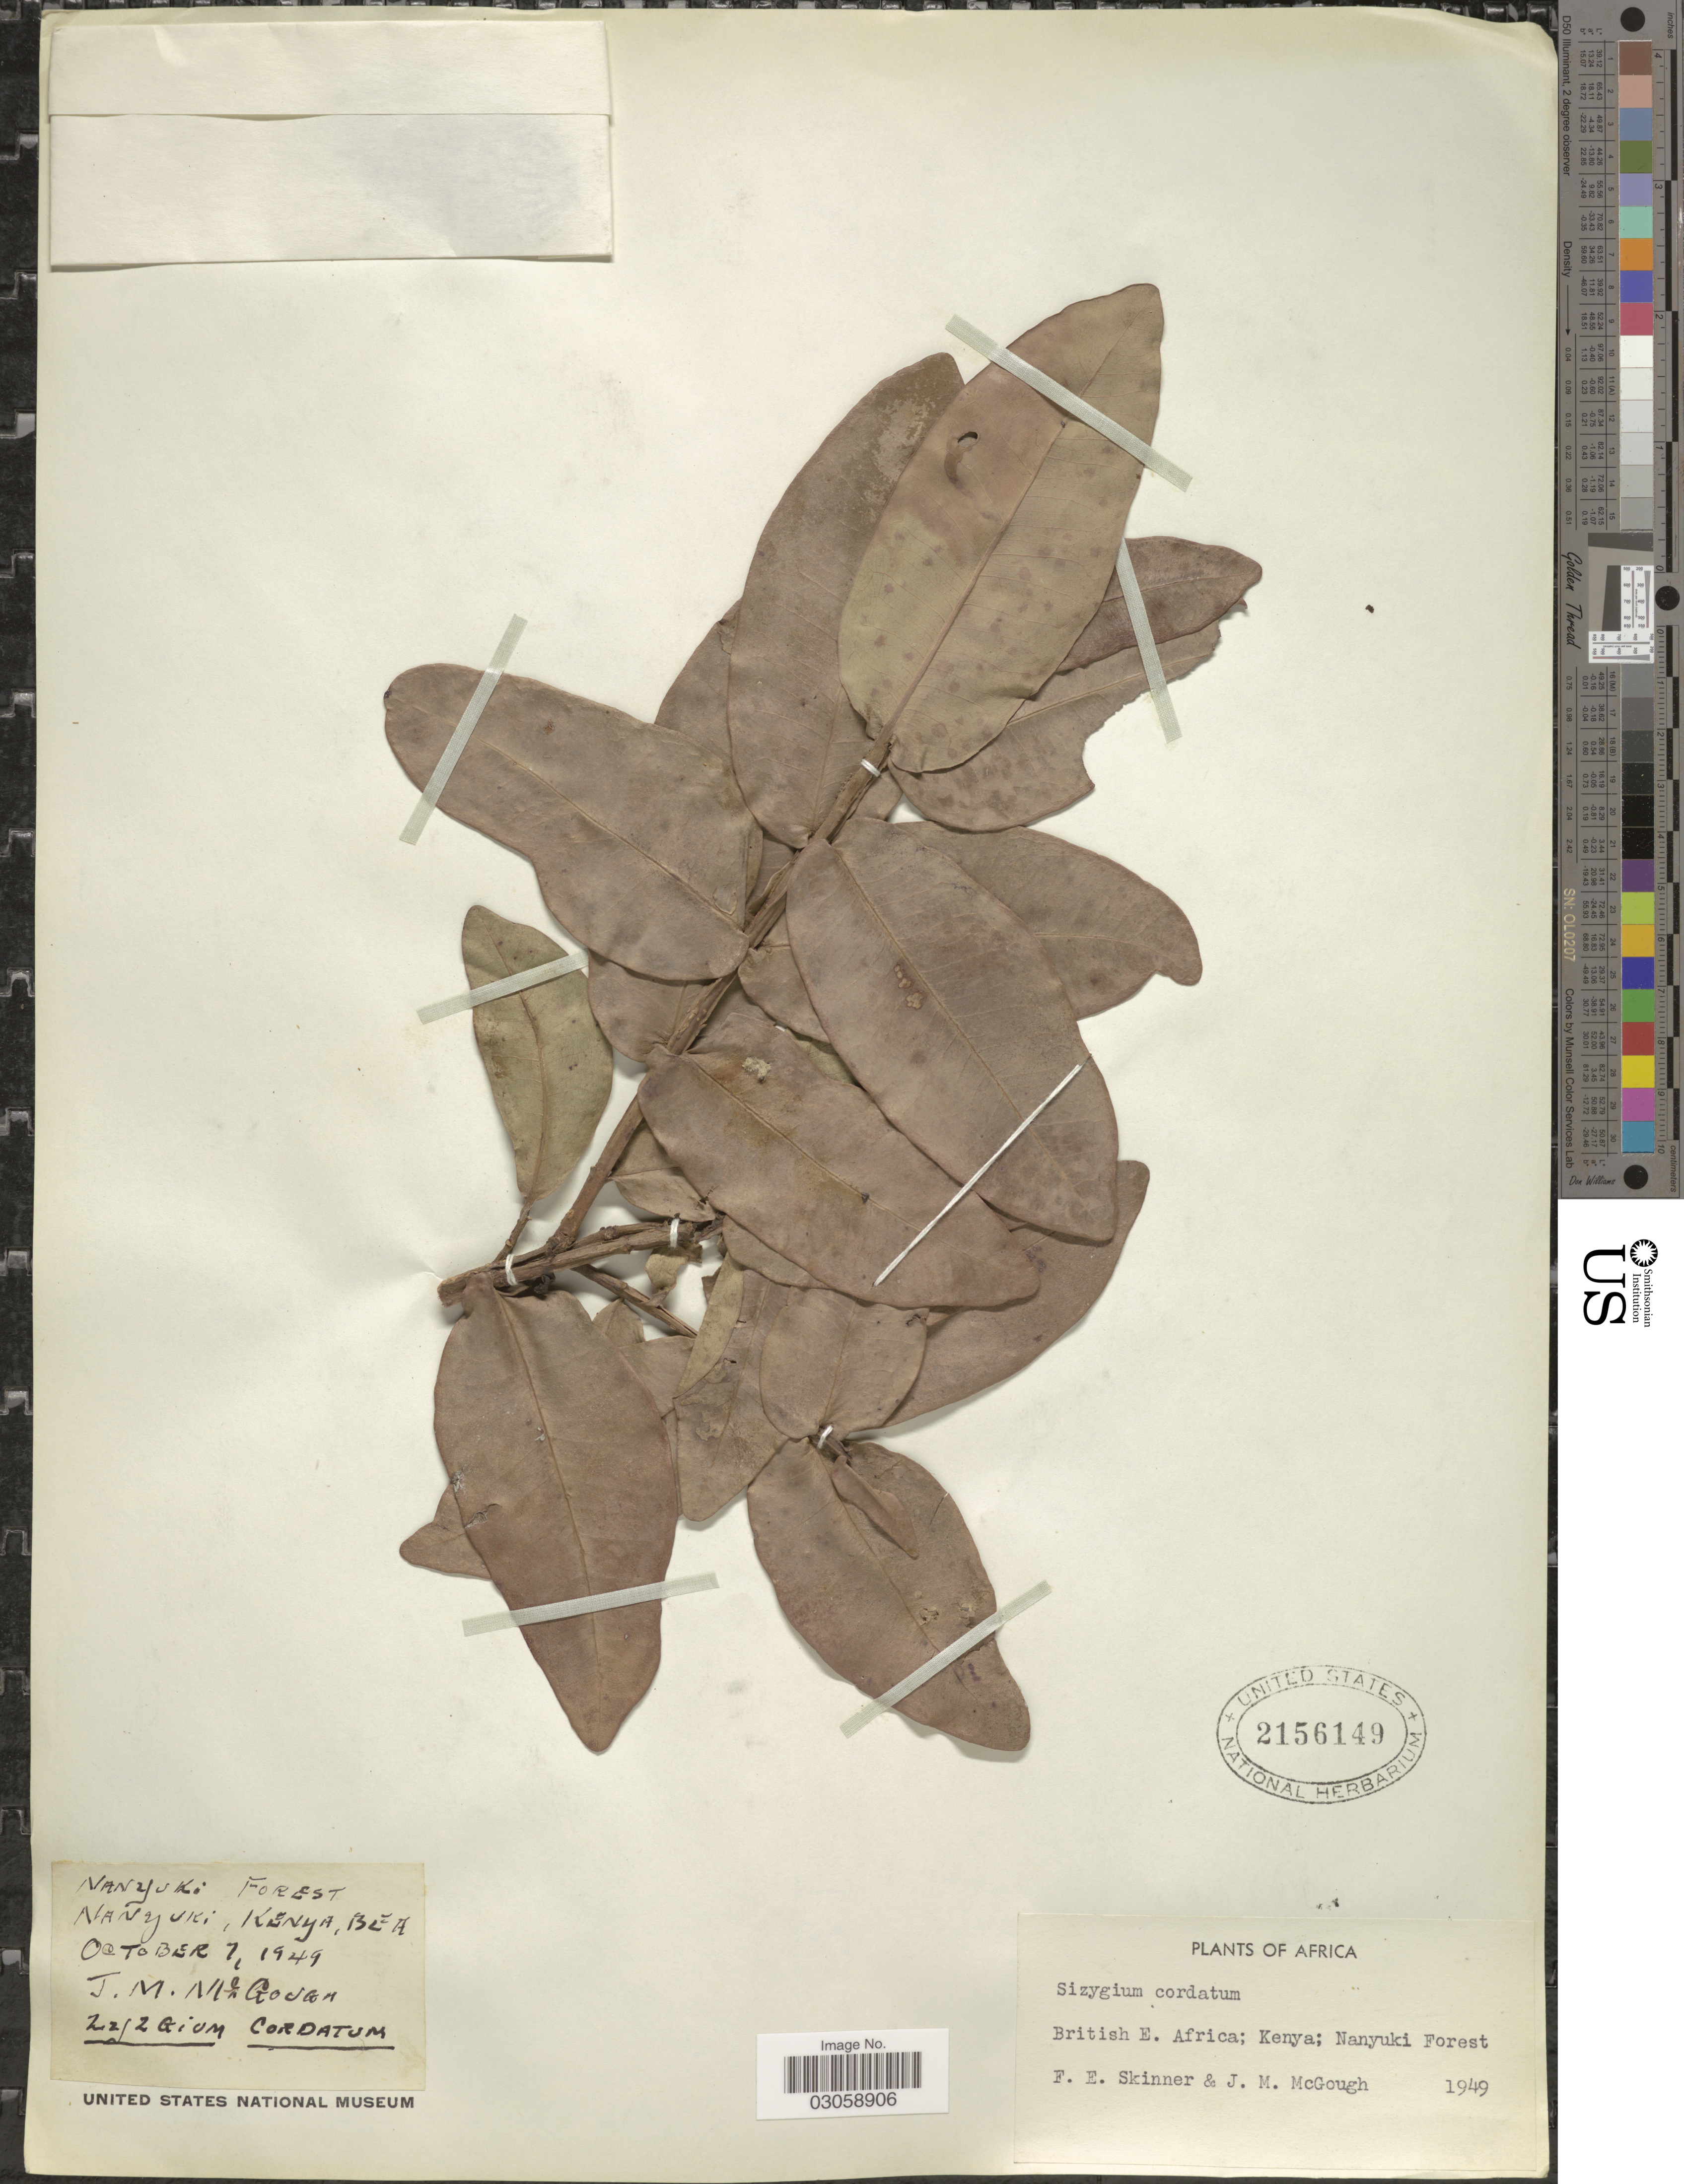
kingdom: Plantae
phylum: Tracheophyta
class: Magnoliopsida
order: Myrtales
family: Myrtaceae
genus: Syzygium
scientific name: Syzygium cordatum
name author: Hochst. ex Krauss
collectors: F. Skinner & J. Mcgough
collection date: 1949-10-07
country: Kenya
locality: British E. Africa: Kenya, Nanyuki Forest.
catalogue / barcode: US 2156149